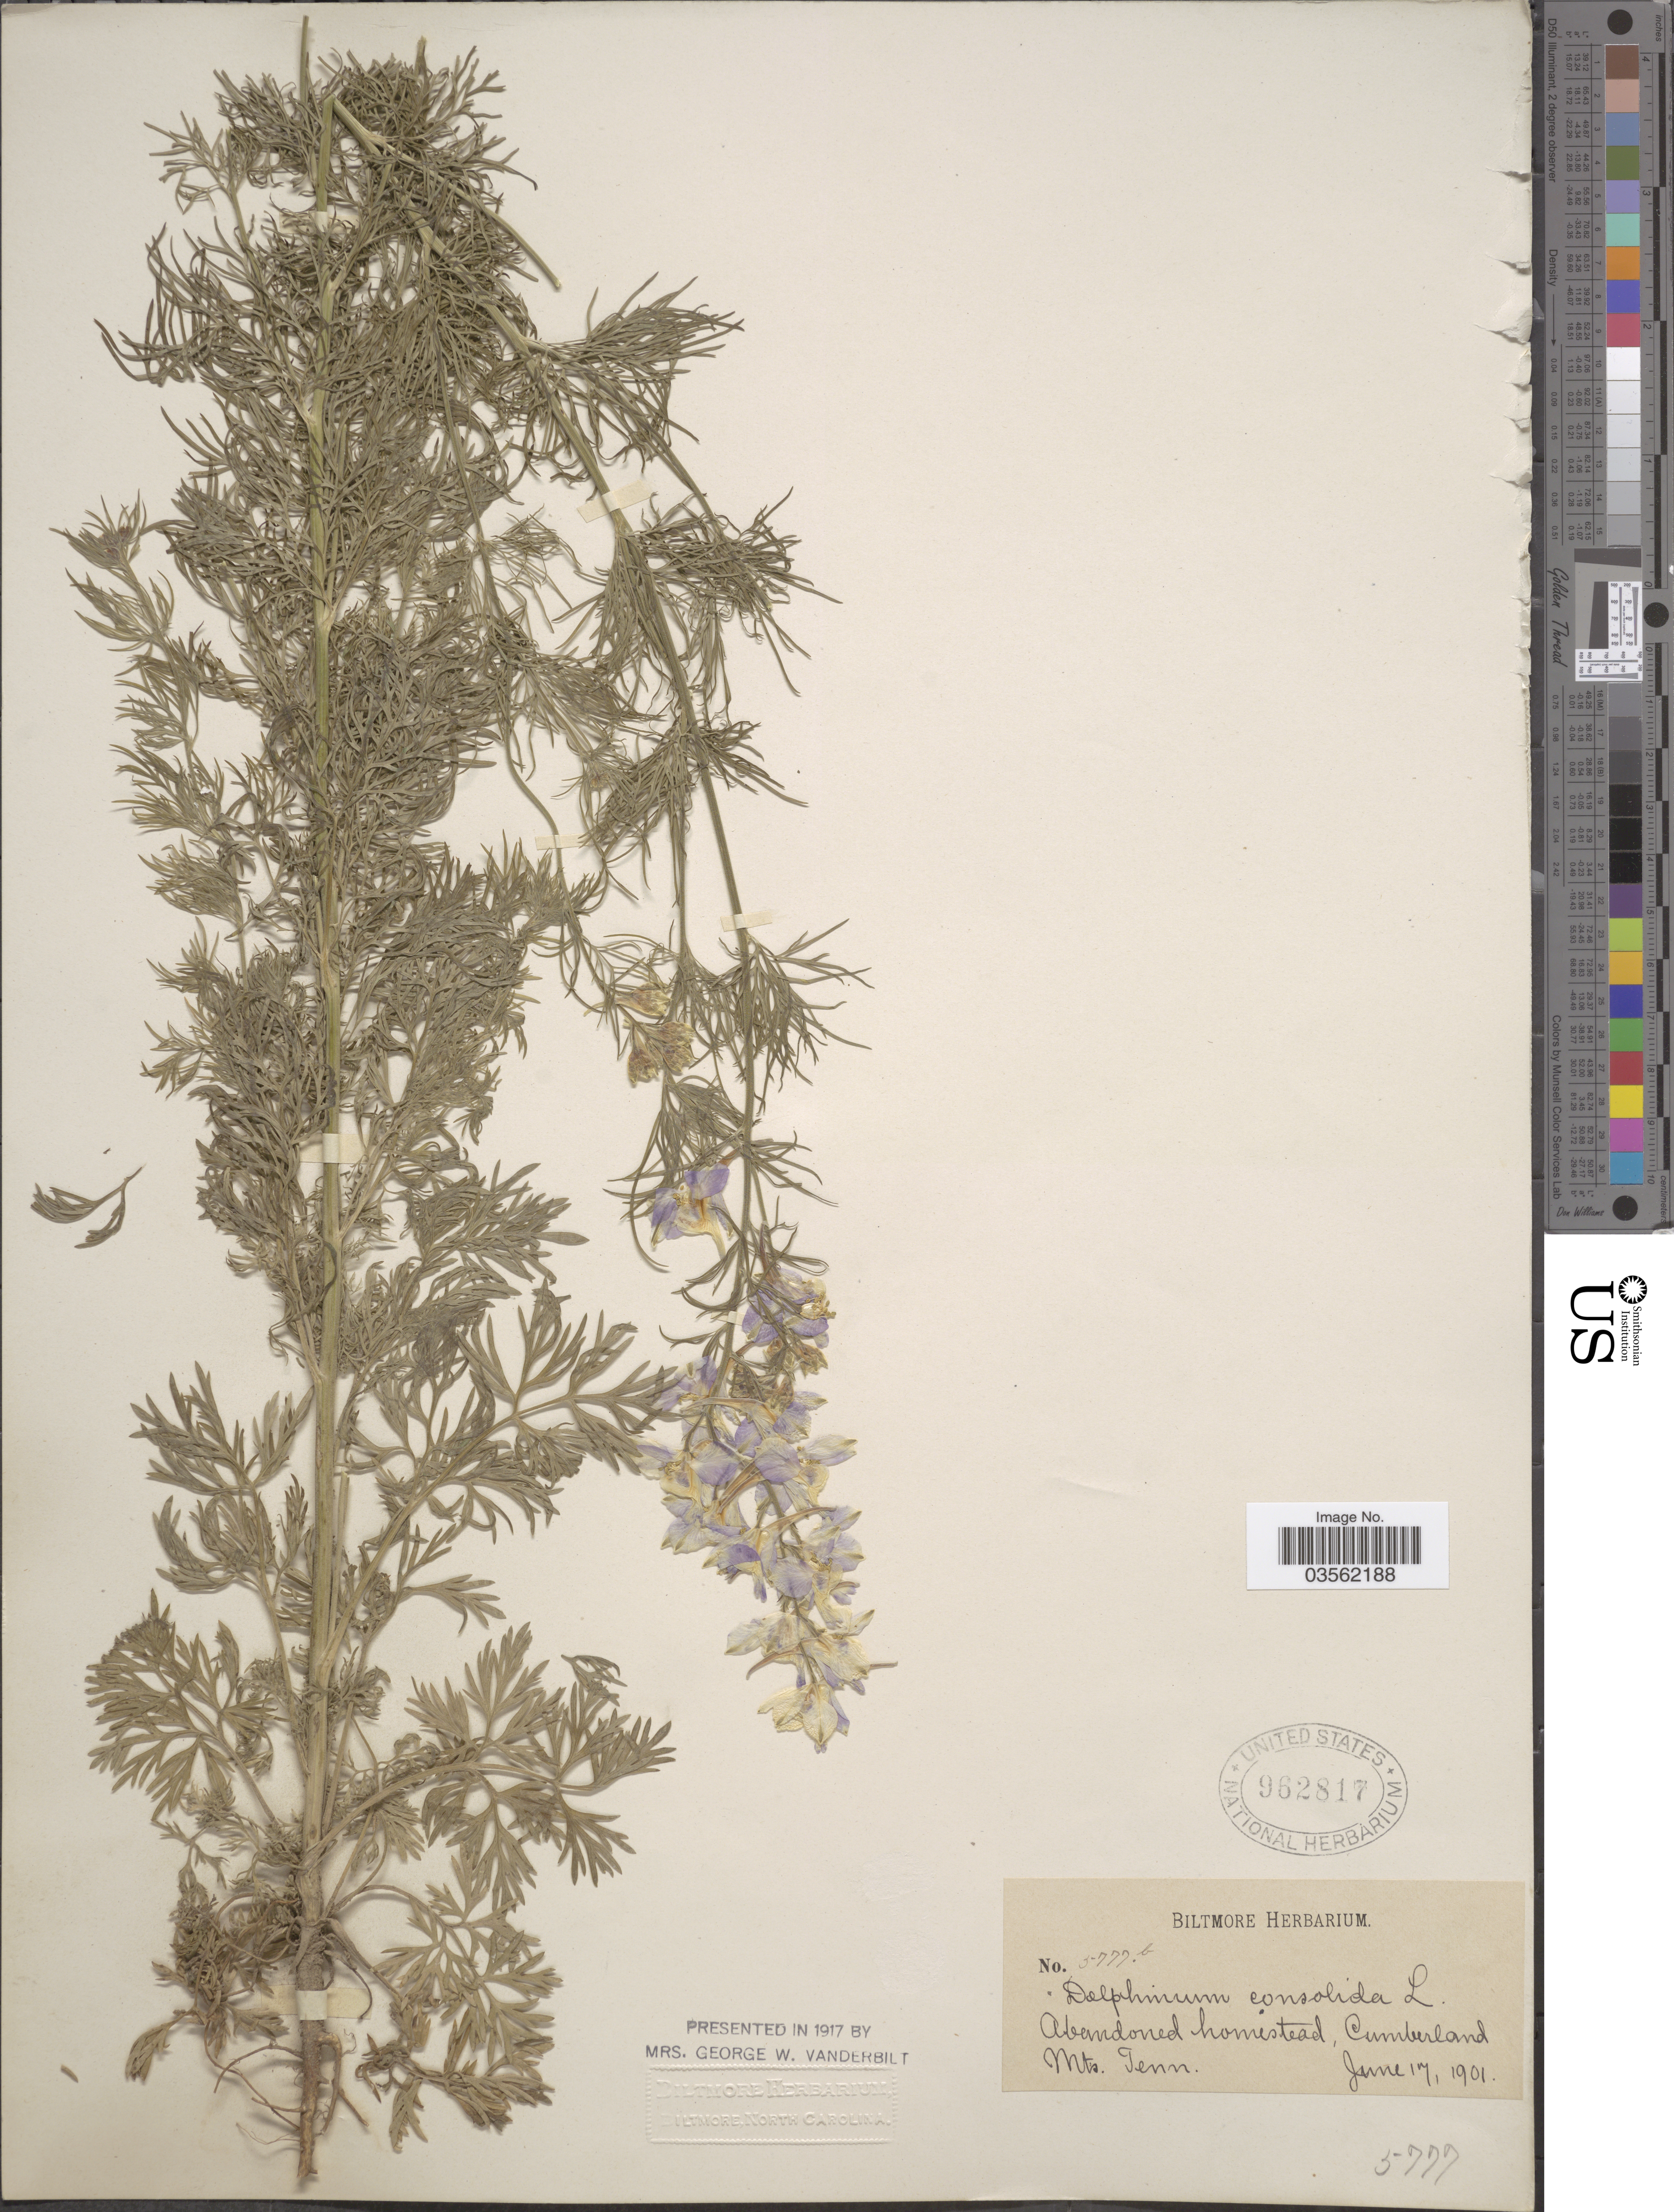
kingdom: Plantae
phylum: Tracheophyta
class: Magnoliopsida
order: Ranunculales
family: Ranunculaceae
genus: Delphinium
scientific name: Delphinium ajacis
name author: L.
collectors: ex herb. Biltmore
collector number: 5777b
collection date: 1901-06-17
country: United States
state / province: Tennessee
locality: Abandoned homestead, Cumberland Mts.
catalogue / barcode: US 962817